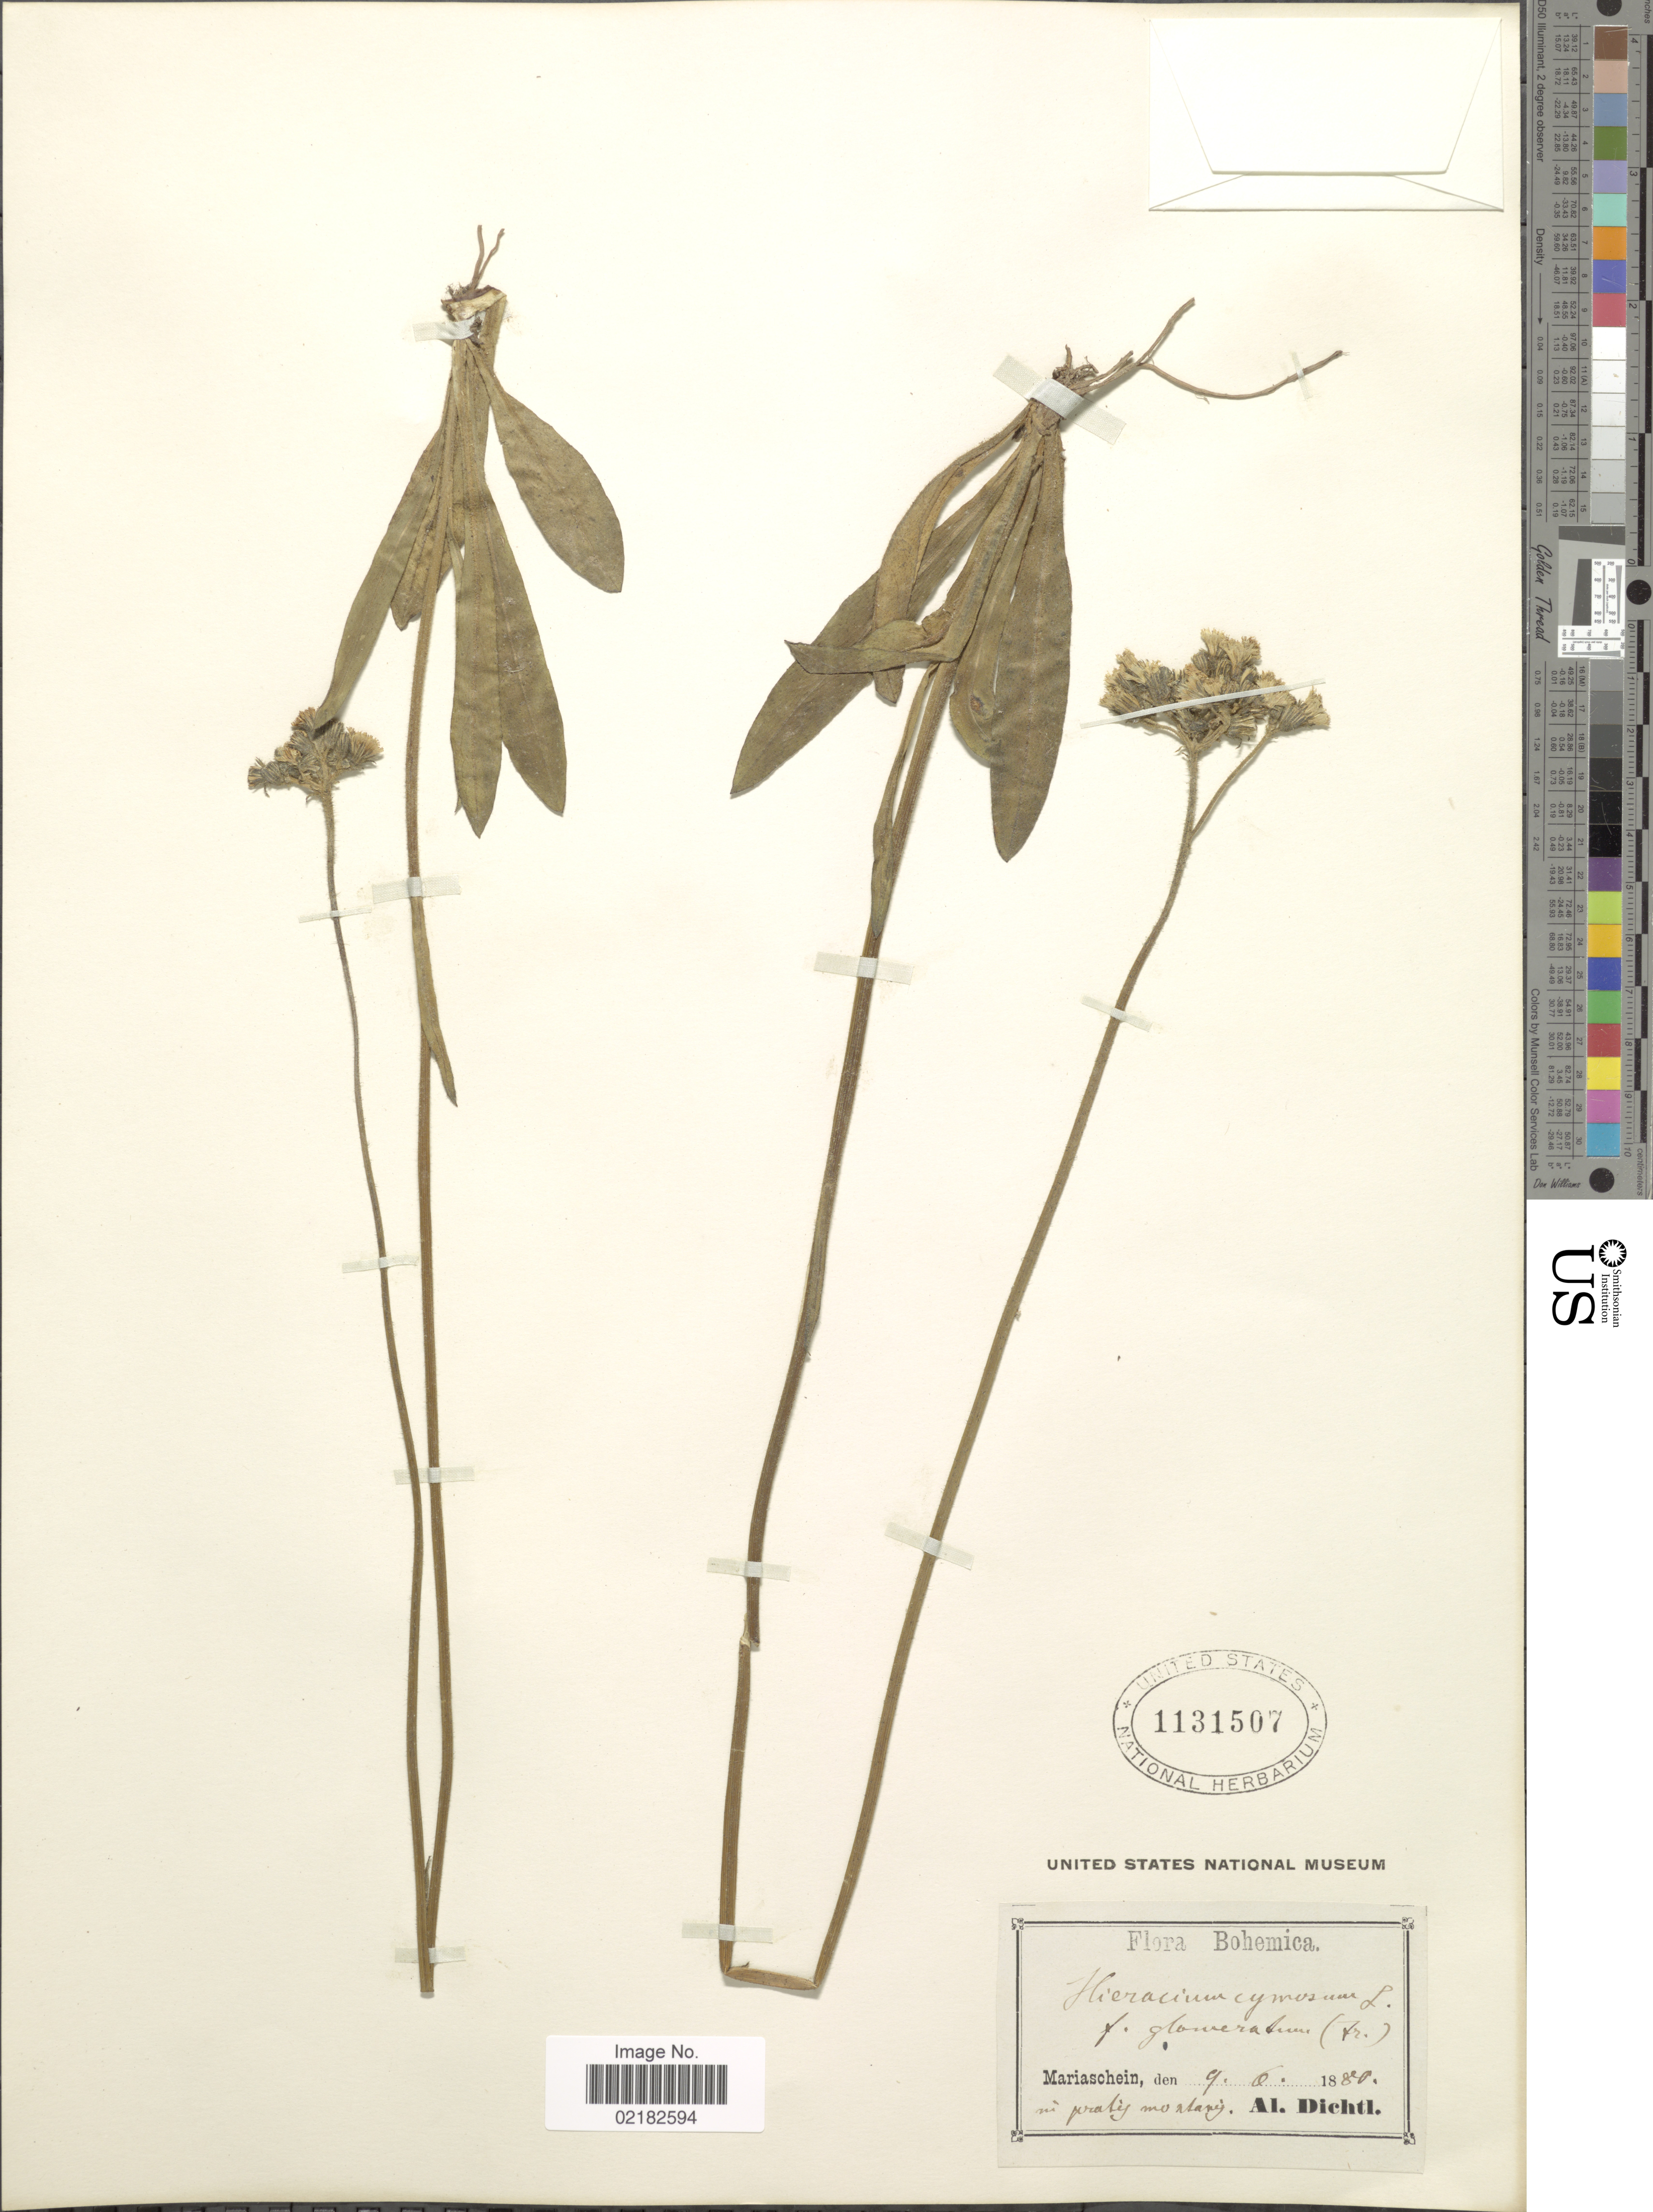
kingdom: Plantae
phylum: Tracheophyta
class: Magnoliopsida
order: Asterales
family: Asteraceae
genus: Pilosella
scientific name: Pilosella cymiflora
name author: (Näg. & Peter) S. Bräut. & Greuter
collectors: A. Dichtl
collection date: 1880-06-09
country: Czechia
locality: Bohemica, Mariaschein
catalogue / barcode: US 1131507